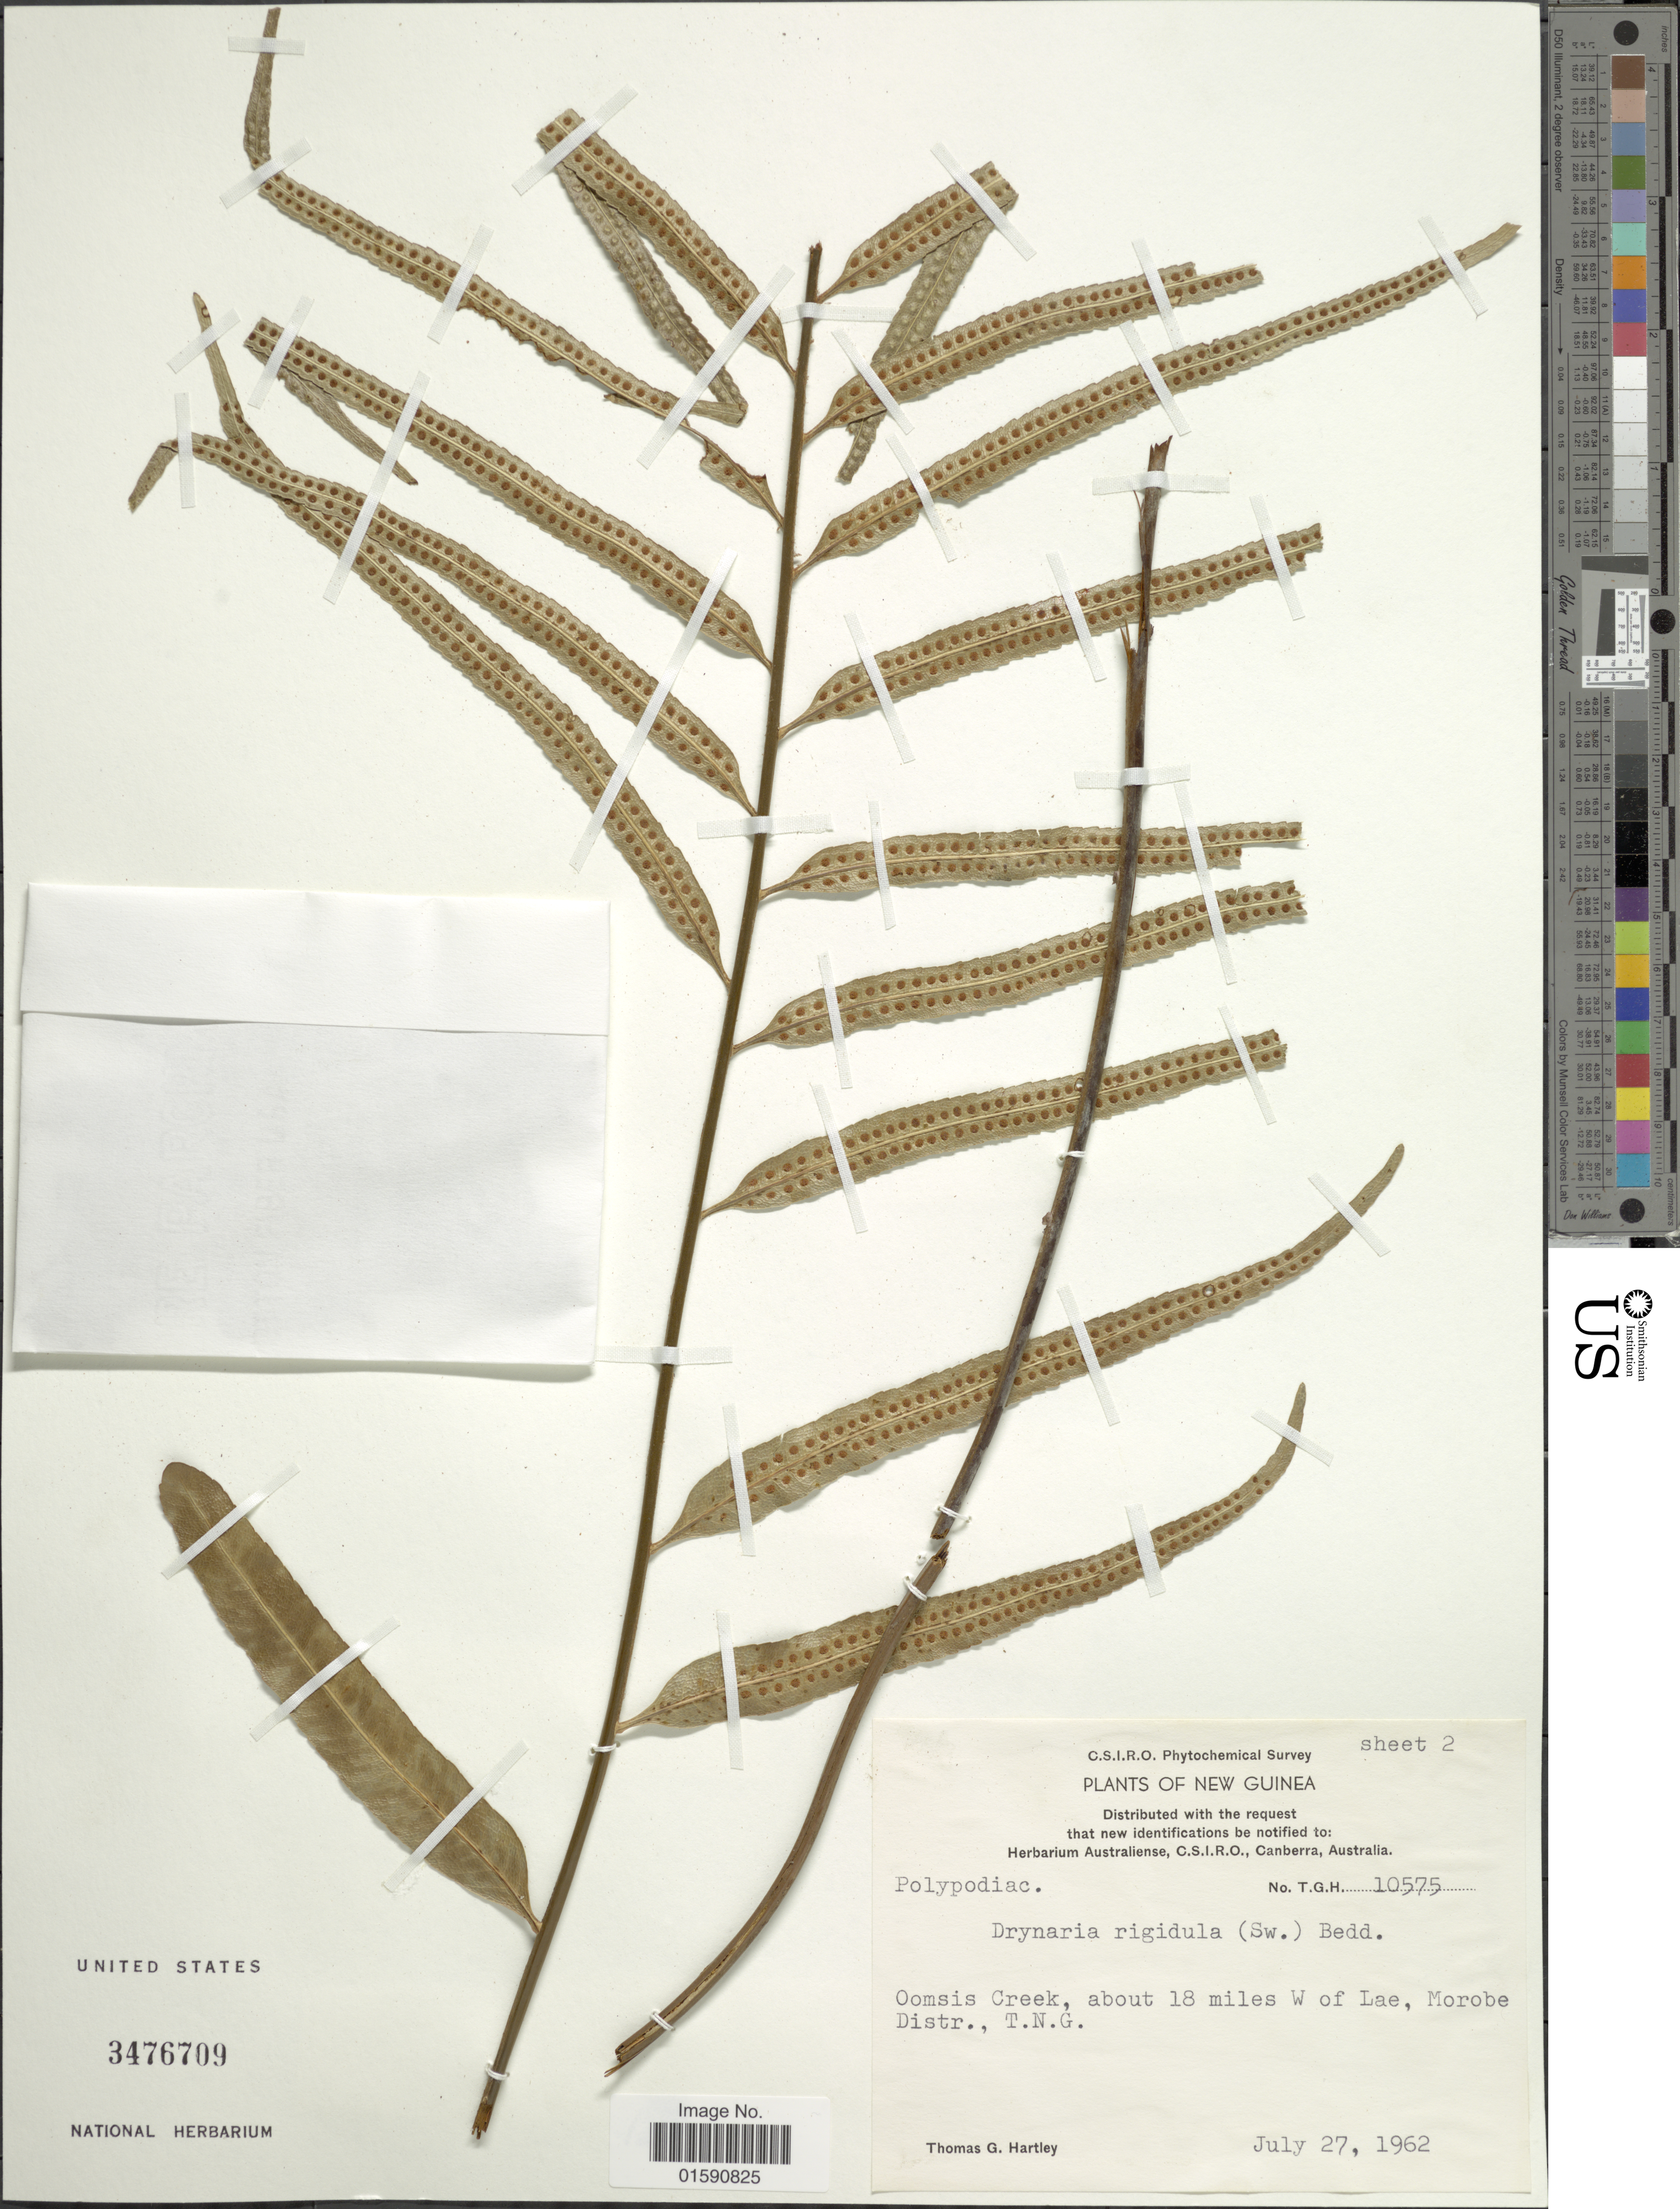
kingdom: Plantae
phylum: Tracheophyta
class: Polypodiopsida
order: Polypodiales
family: Polypodiaceae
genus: Drynaria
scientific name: Drynaria rigidula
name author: (Sw.) Bedd.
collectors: T. G. Hartley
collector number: TGH 10575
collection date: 1962-07-27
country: Papua New Guinea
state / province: Morobe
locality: Oomsis Creek, about 18 miles W of Lae, Morobe District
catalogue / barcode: US 3476709